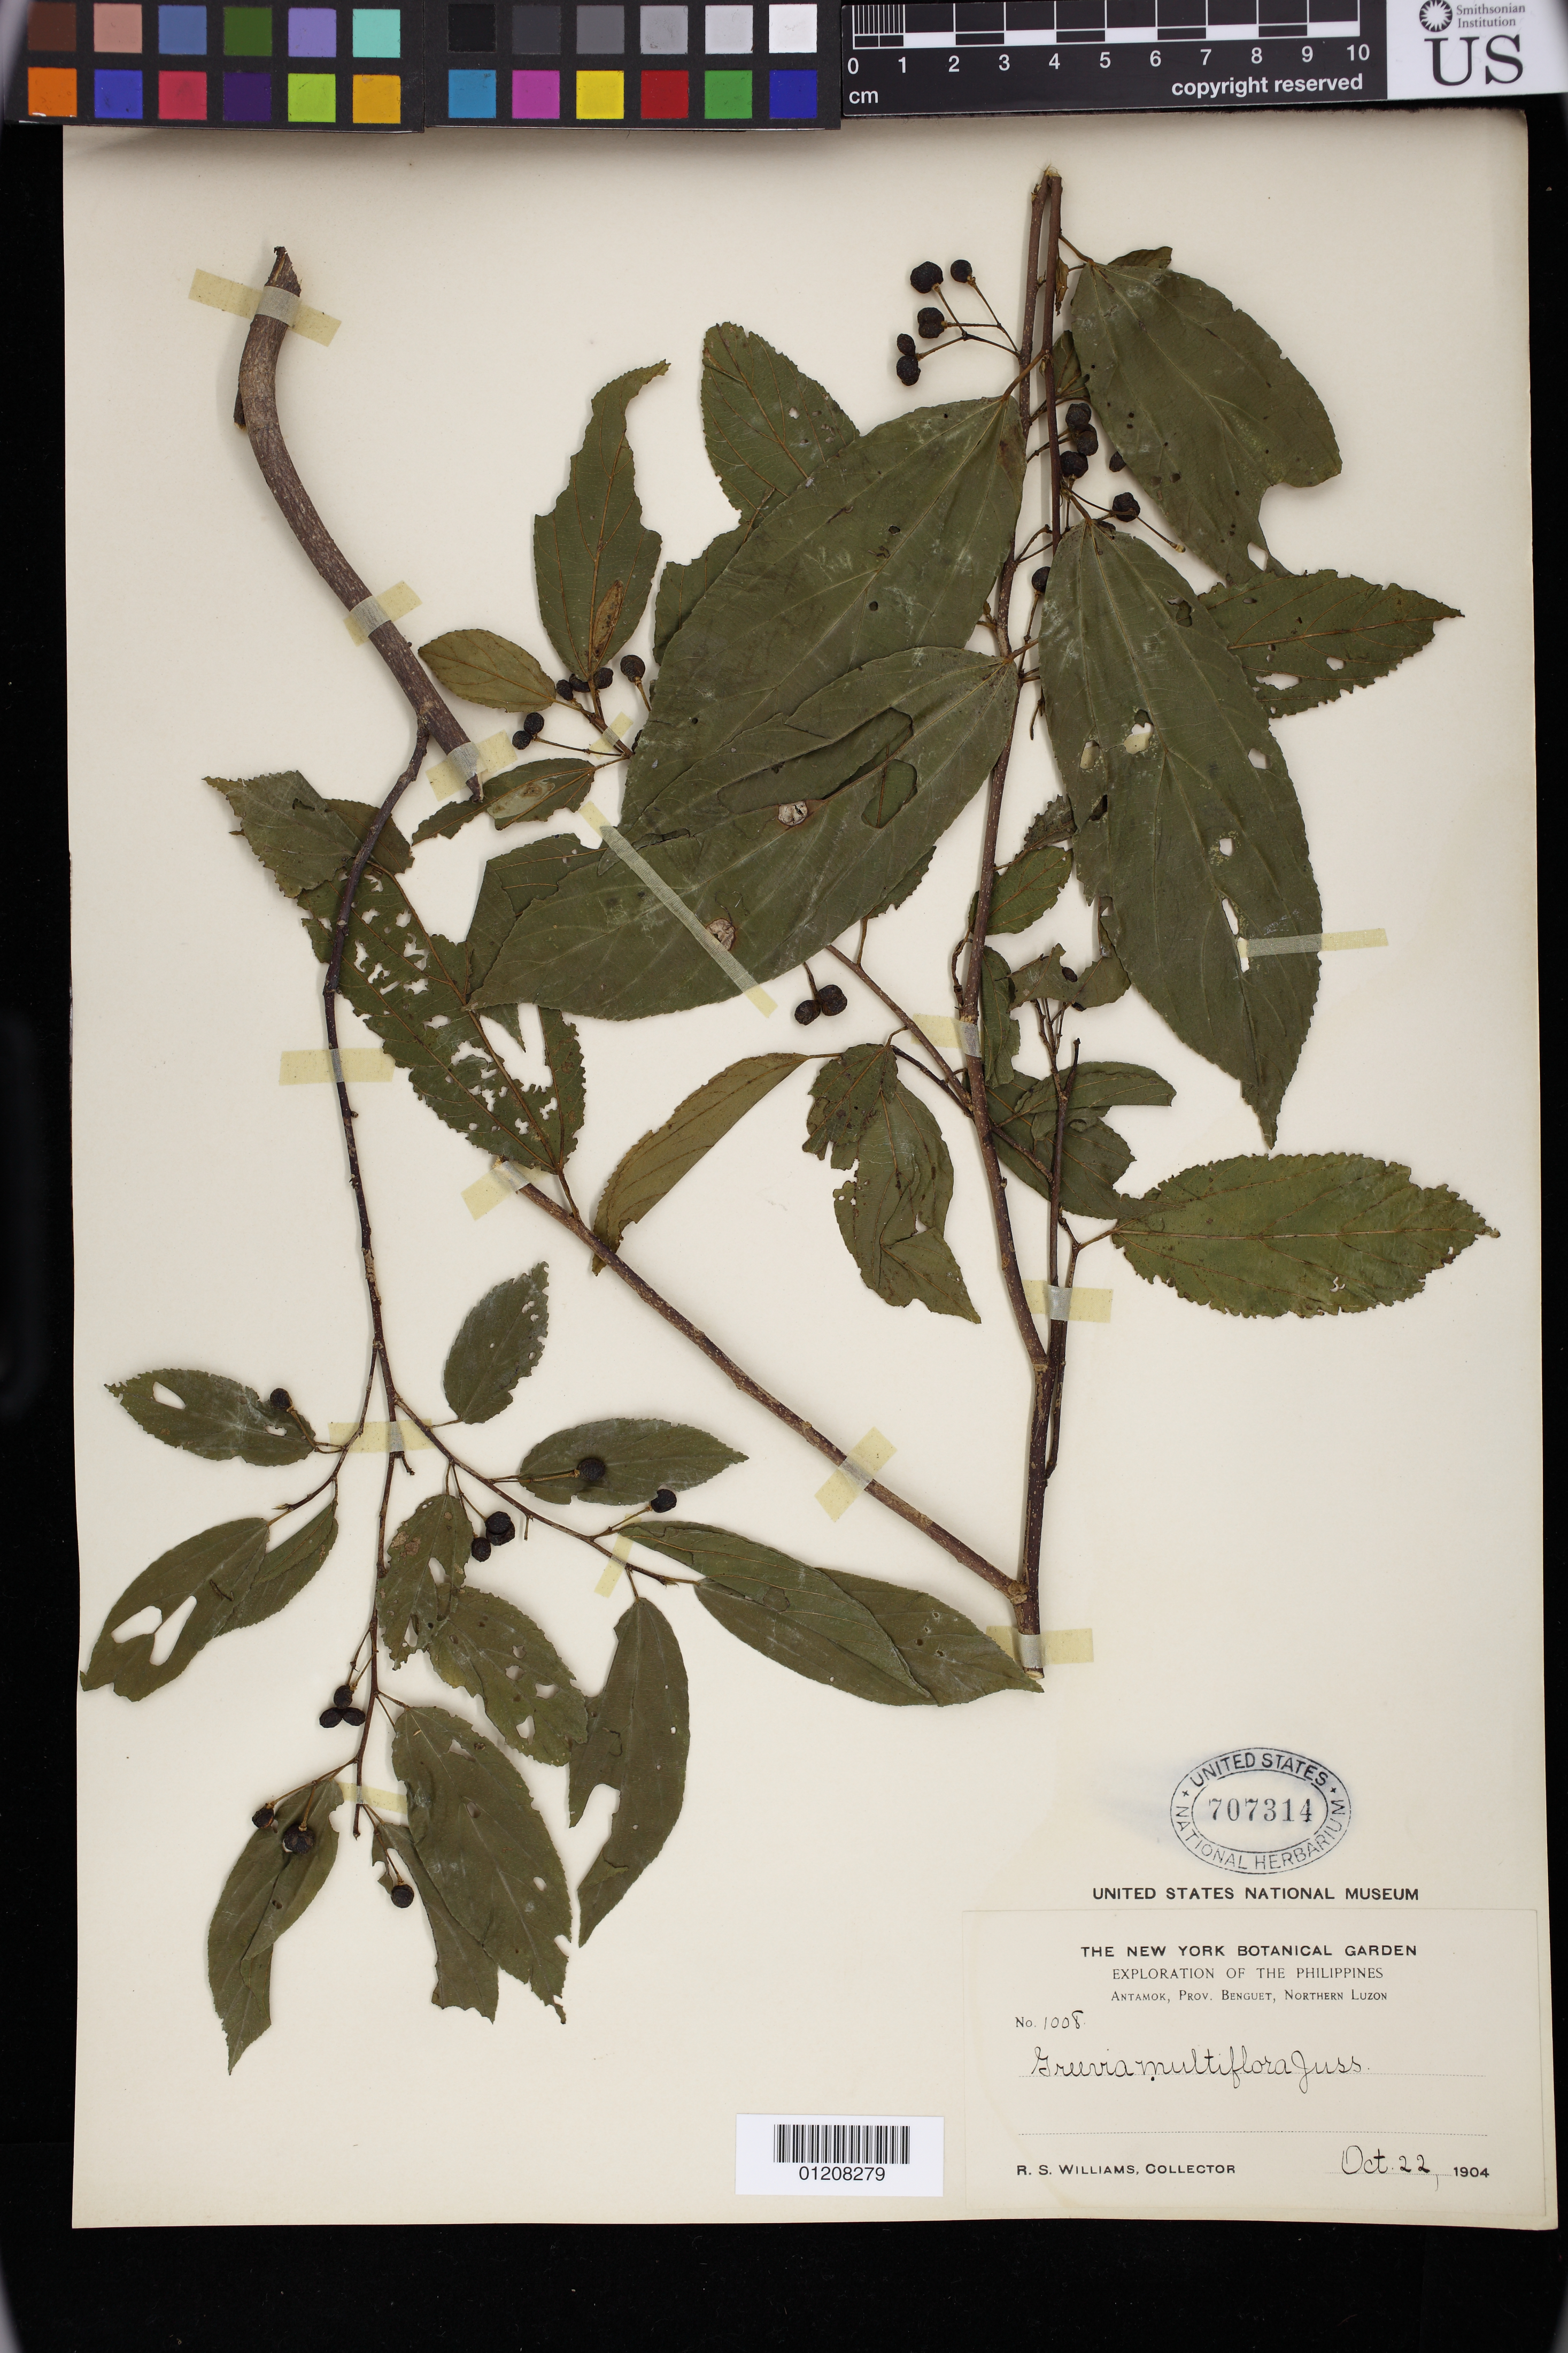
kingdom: Plantae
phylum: Tracheophyta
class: Magnoliopsida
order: Malvales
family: Malvaceae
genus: Grewia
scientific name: Grewia multiflora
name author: Juss.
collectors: R. S. Williams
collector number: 1008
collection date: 1904-10-22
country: Philippines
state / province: Cordillera (Administrative Region)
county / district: Benguet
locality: Antamok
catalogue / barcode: US 707314